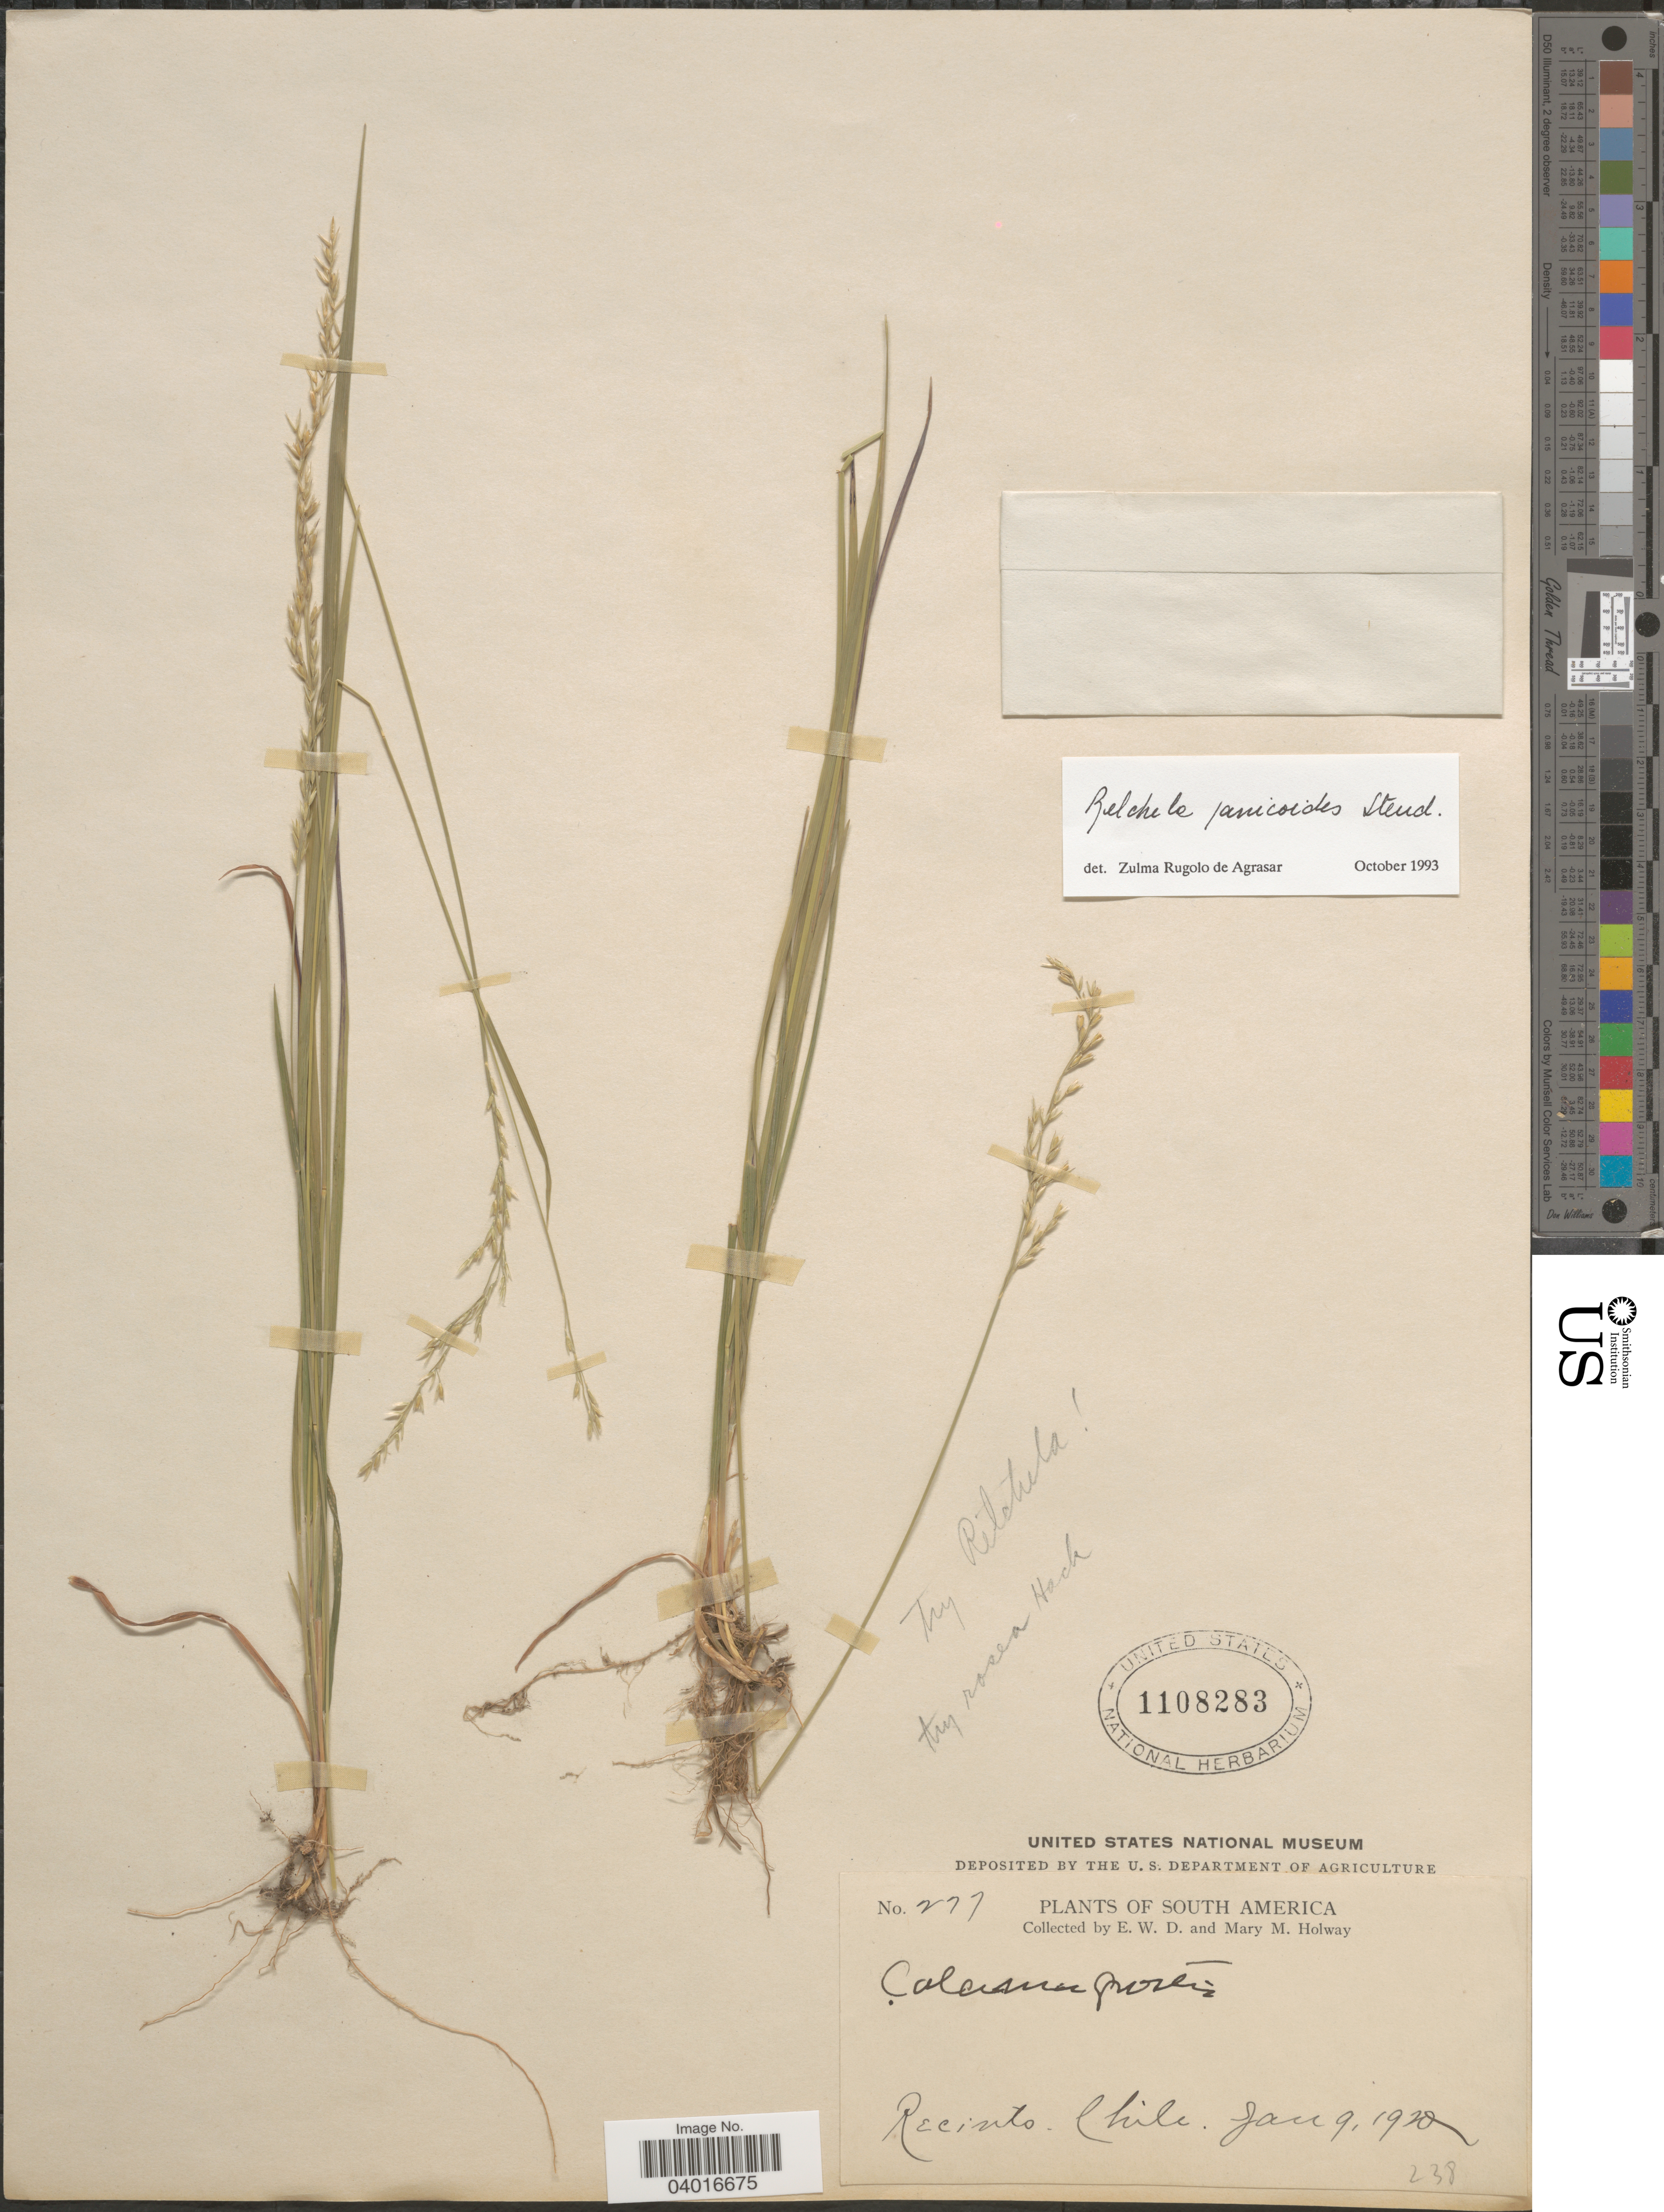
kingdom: Plantae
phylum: Tracheophyta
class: Liliopsida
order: Poales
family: Poaceae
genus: Relchela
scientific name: Relchela panicoides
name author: Steud.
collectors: E. W. D. Holway & M. M. Holway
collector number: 277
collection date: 1920-01-09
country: Chile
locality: Recinto.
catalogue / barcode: US 1108283